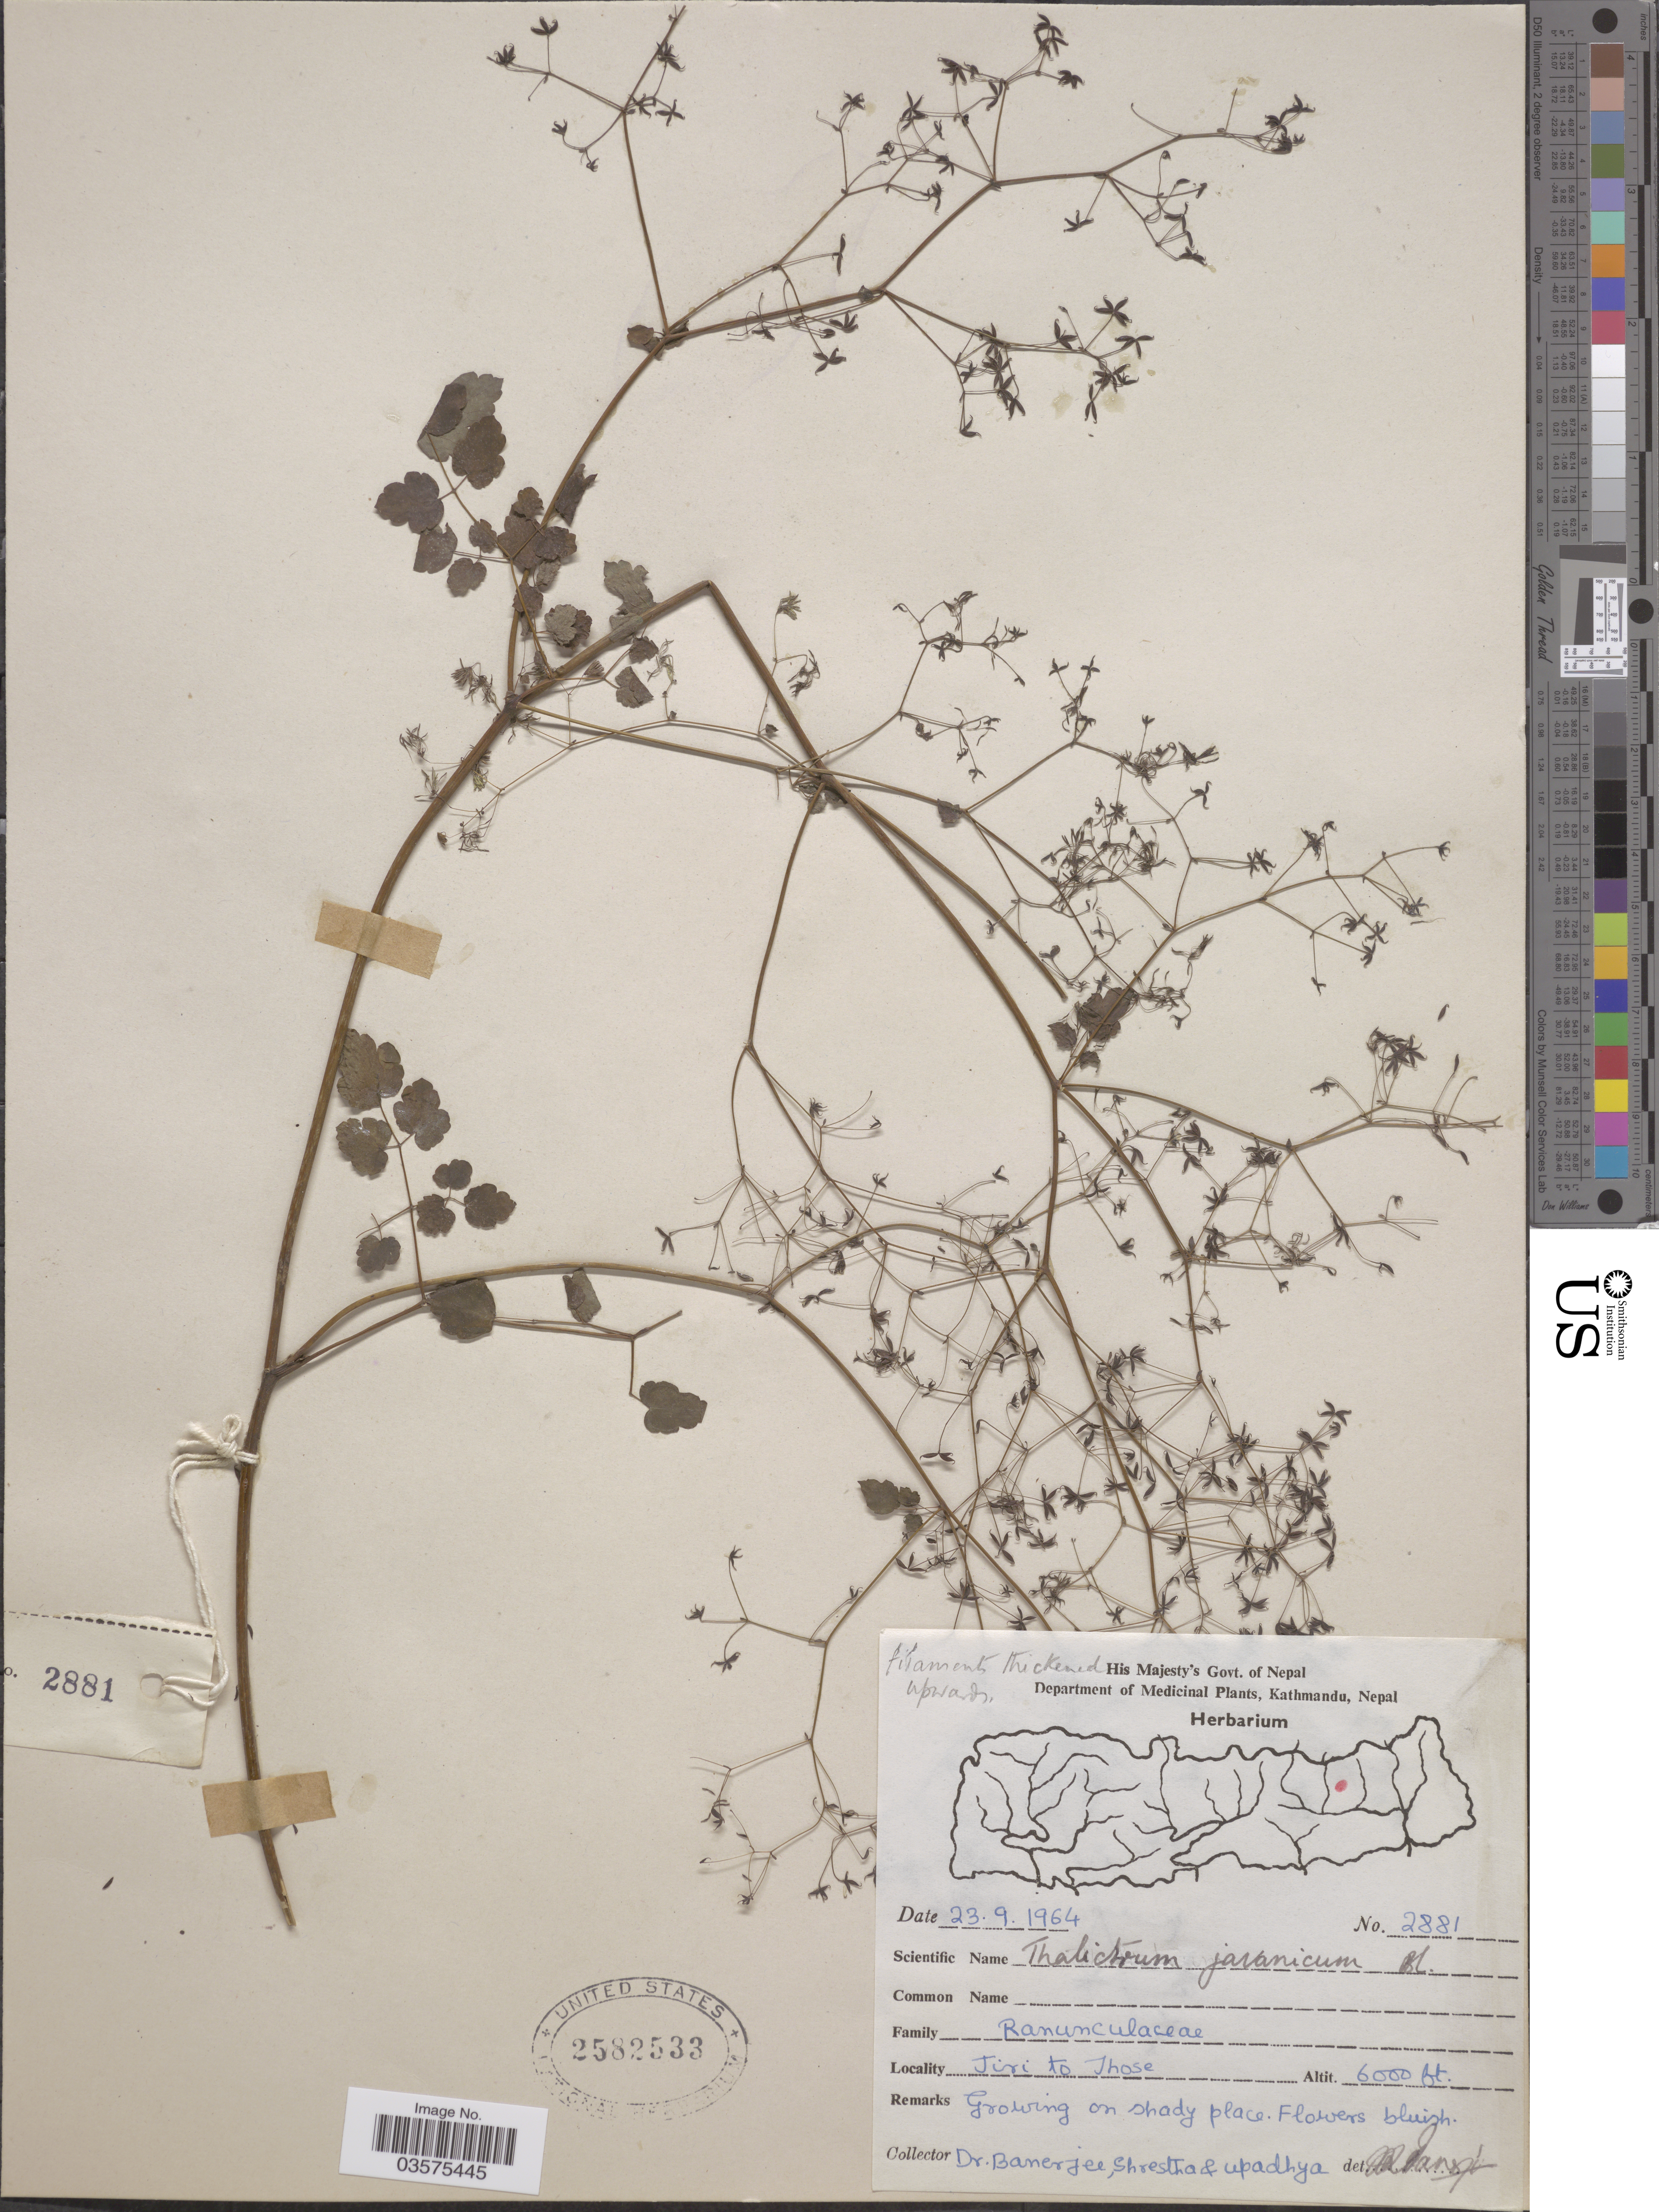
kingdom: Plantae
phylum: Tracheophyta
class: Magnoliopsida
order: Ranunculales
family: Ranunculaceae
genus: Thalictrum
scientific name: Thalictrum javanicum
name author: Blume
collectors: -. Banerjee, -. Shrestha & Upadhya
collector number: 2881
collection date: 1964-09-23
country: Nepal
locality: Jiri to Jhose.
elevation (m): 1829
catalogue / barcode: US 2582533